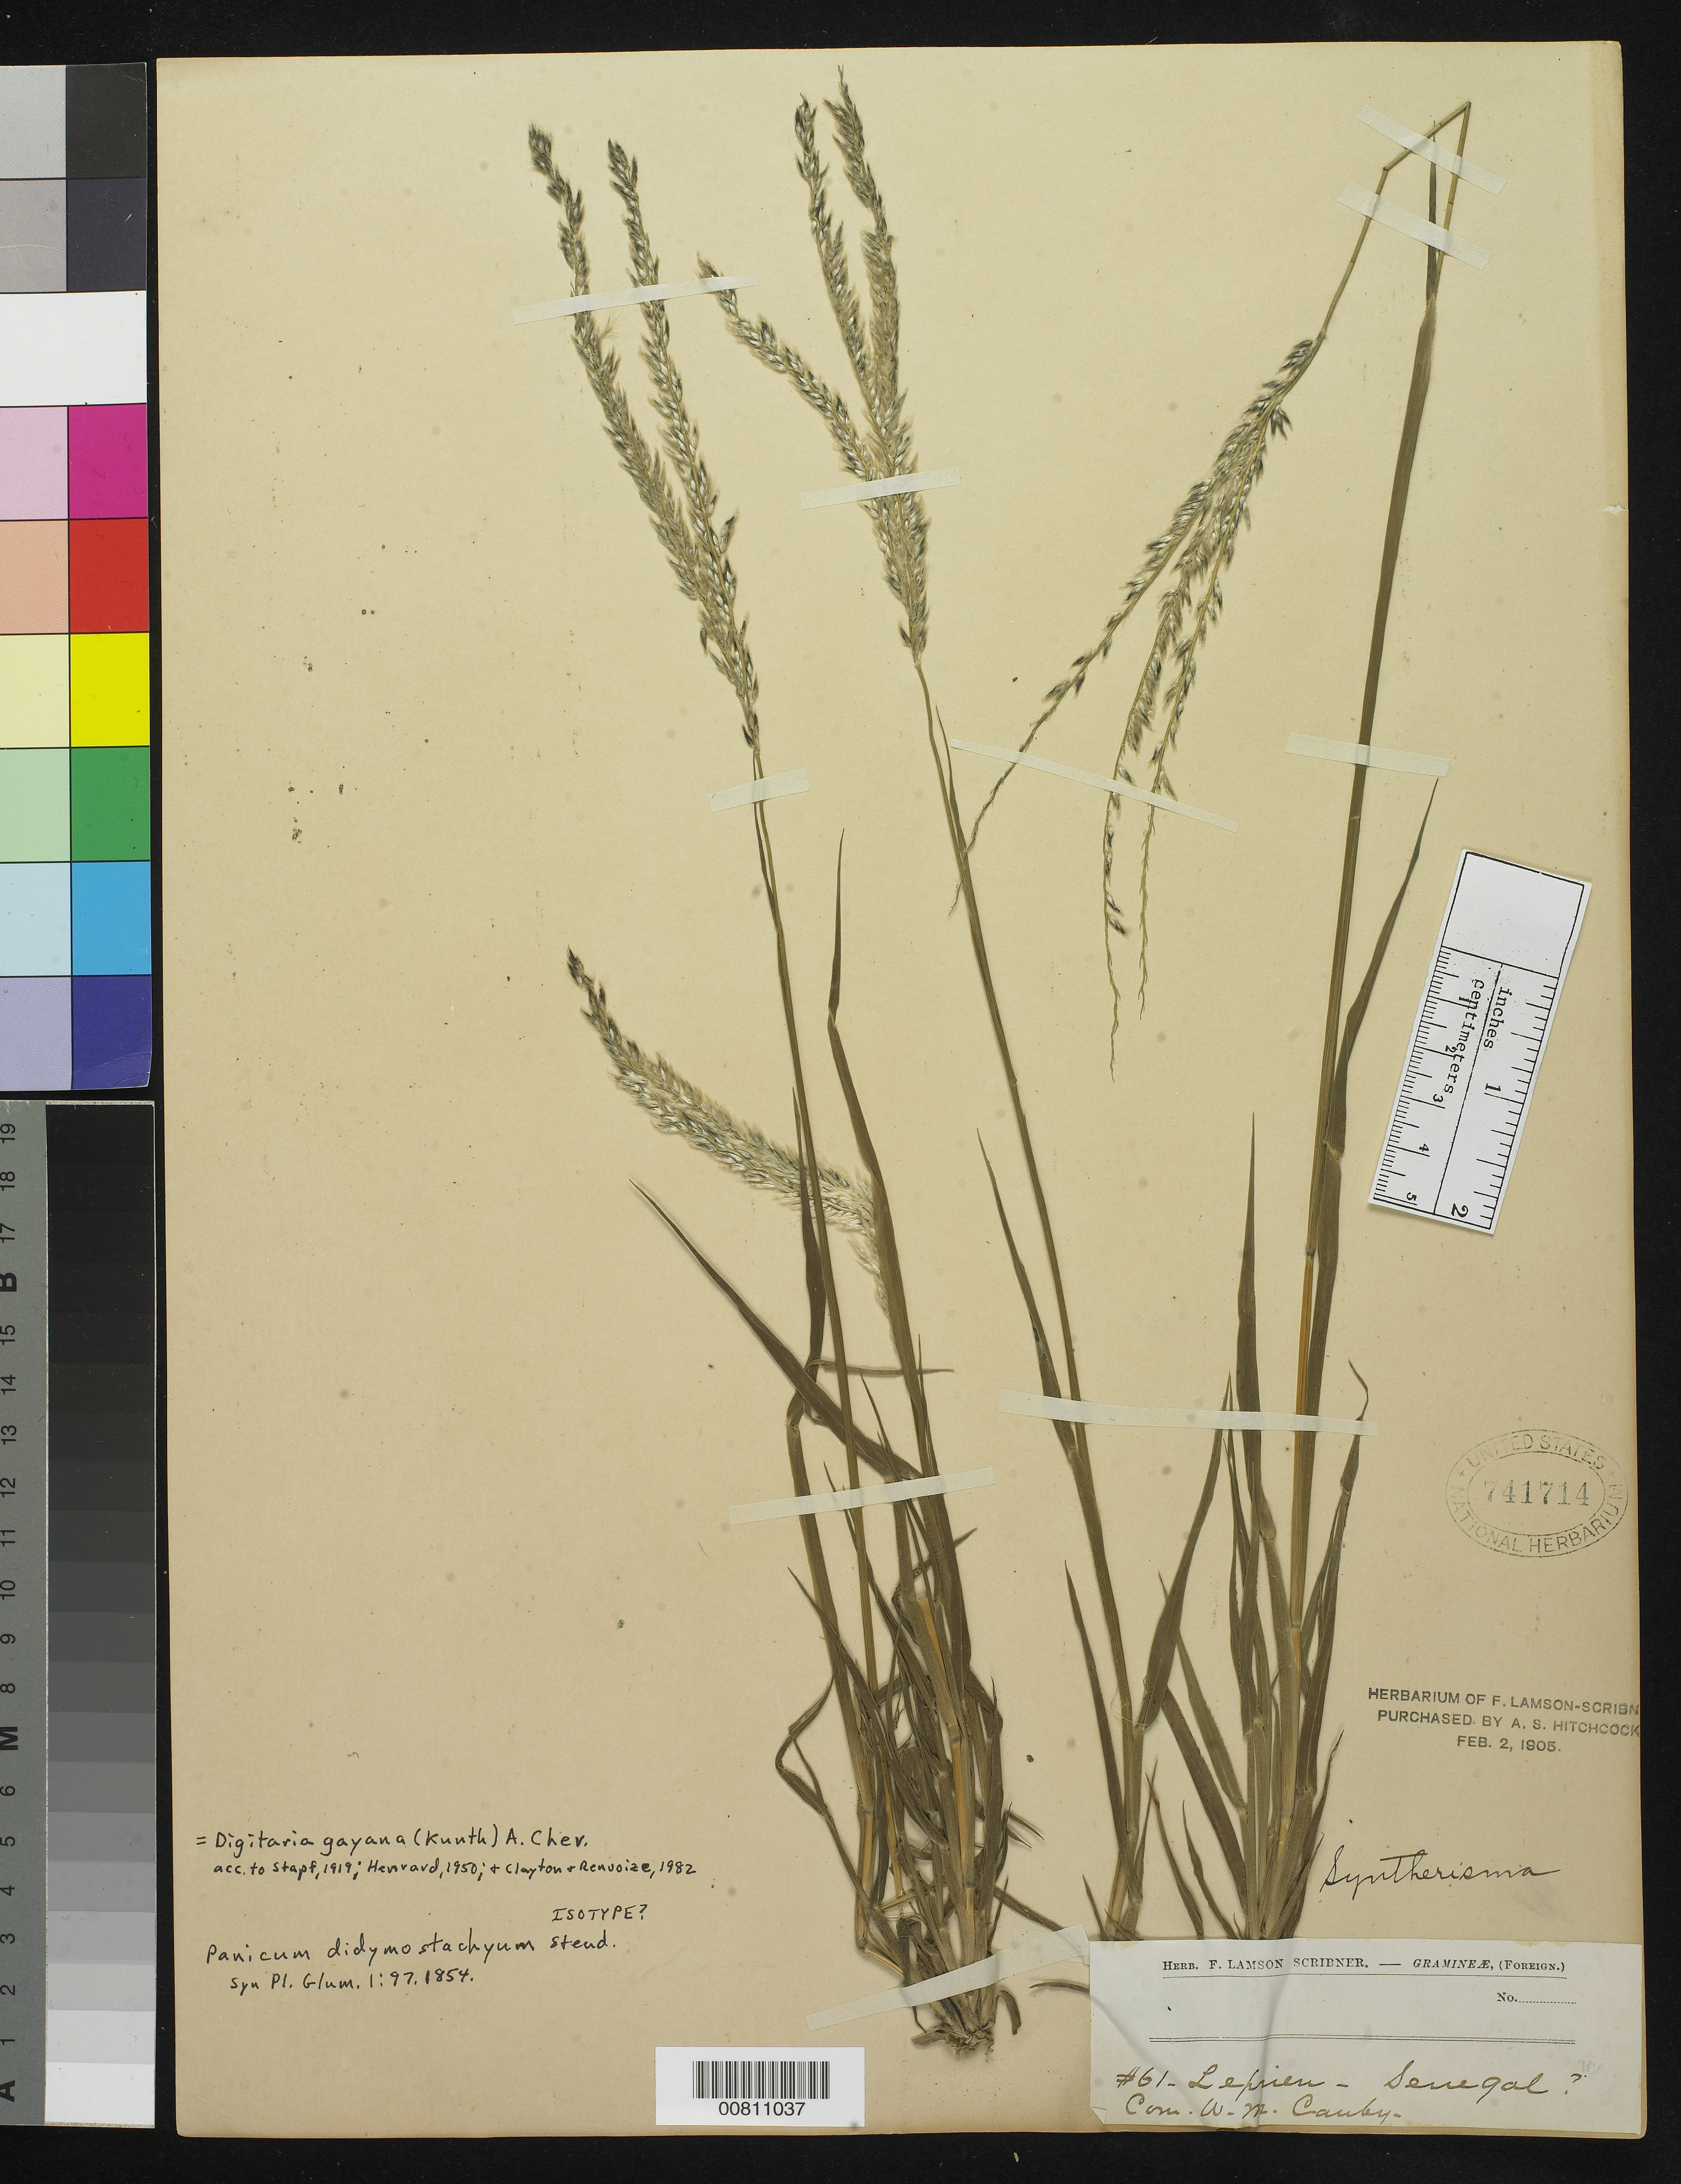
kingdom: Plantae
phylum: Tracheophyta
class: Liliopsida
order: Poales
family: Poaceae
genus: Panicum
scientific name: Panicum didymostachyum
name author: Steud.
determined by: Smith, Stephen F., (US), NMNH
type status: Possible Isotype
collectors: F. M. R. Leprieur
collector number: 61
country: Senegal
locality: Senegal? [protologue: "Leprieur legit in Senegambia"].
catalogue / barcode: US 741714